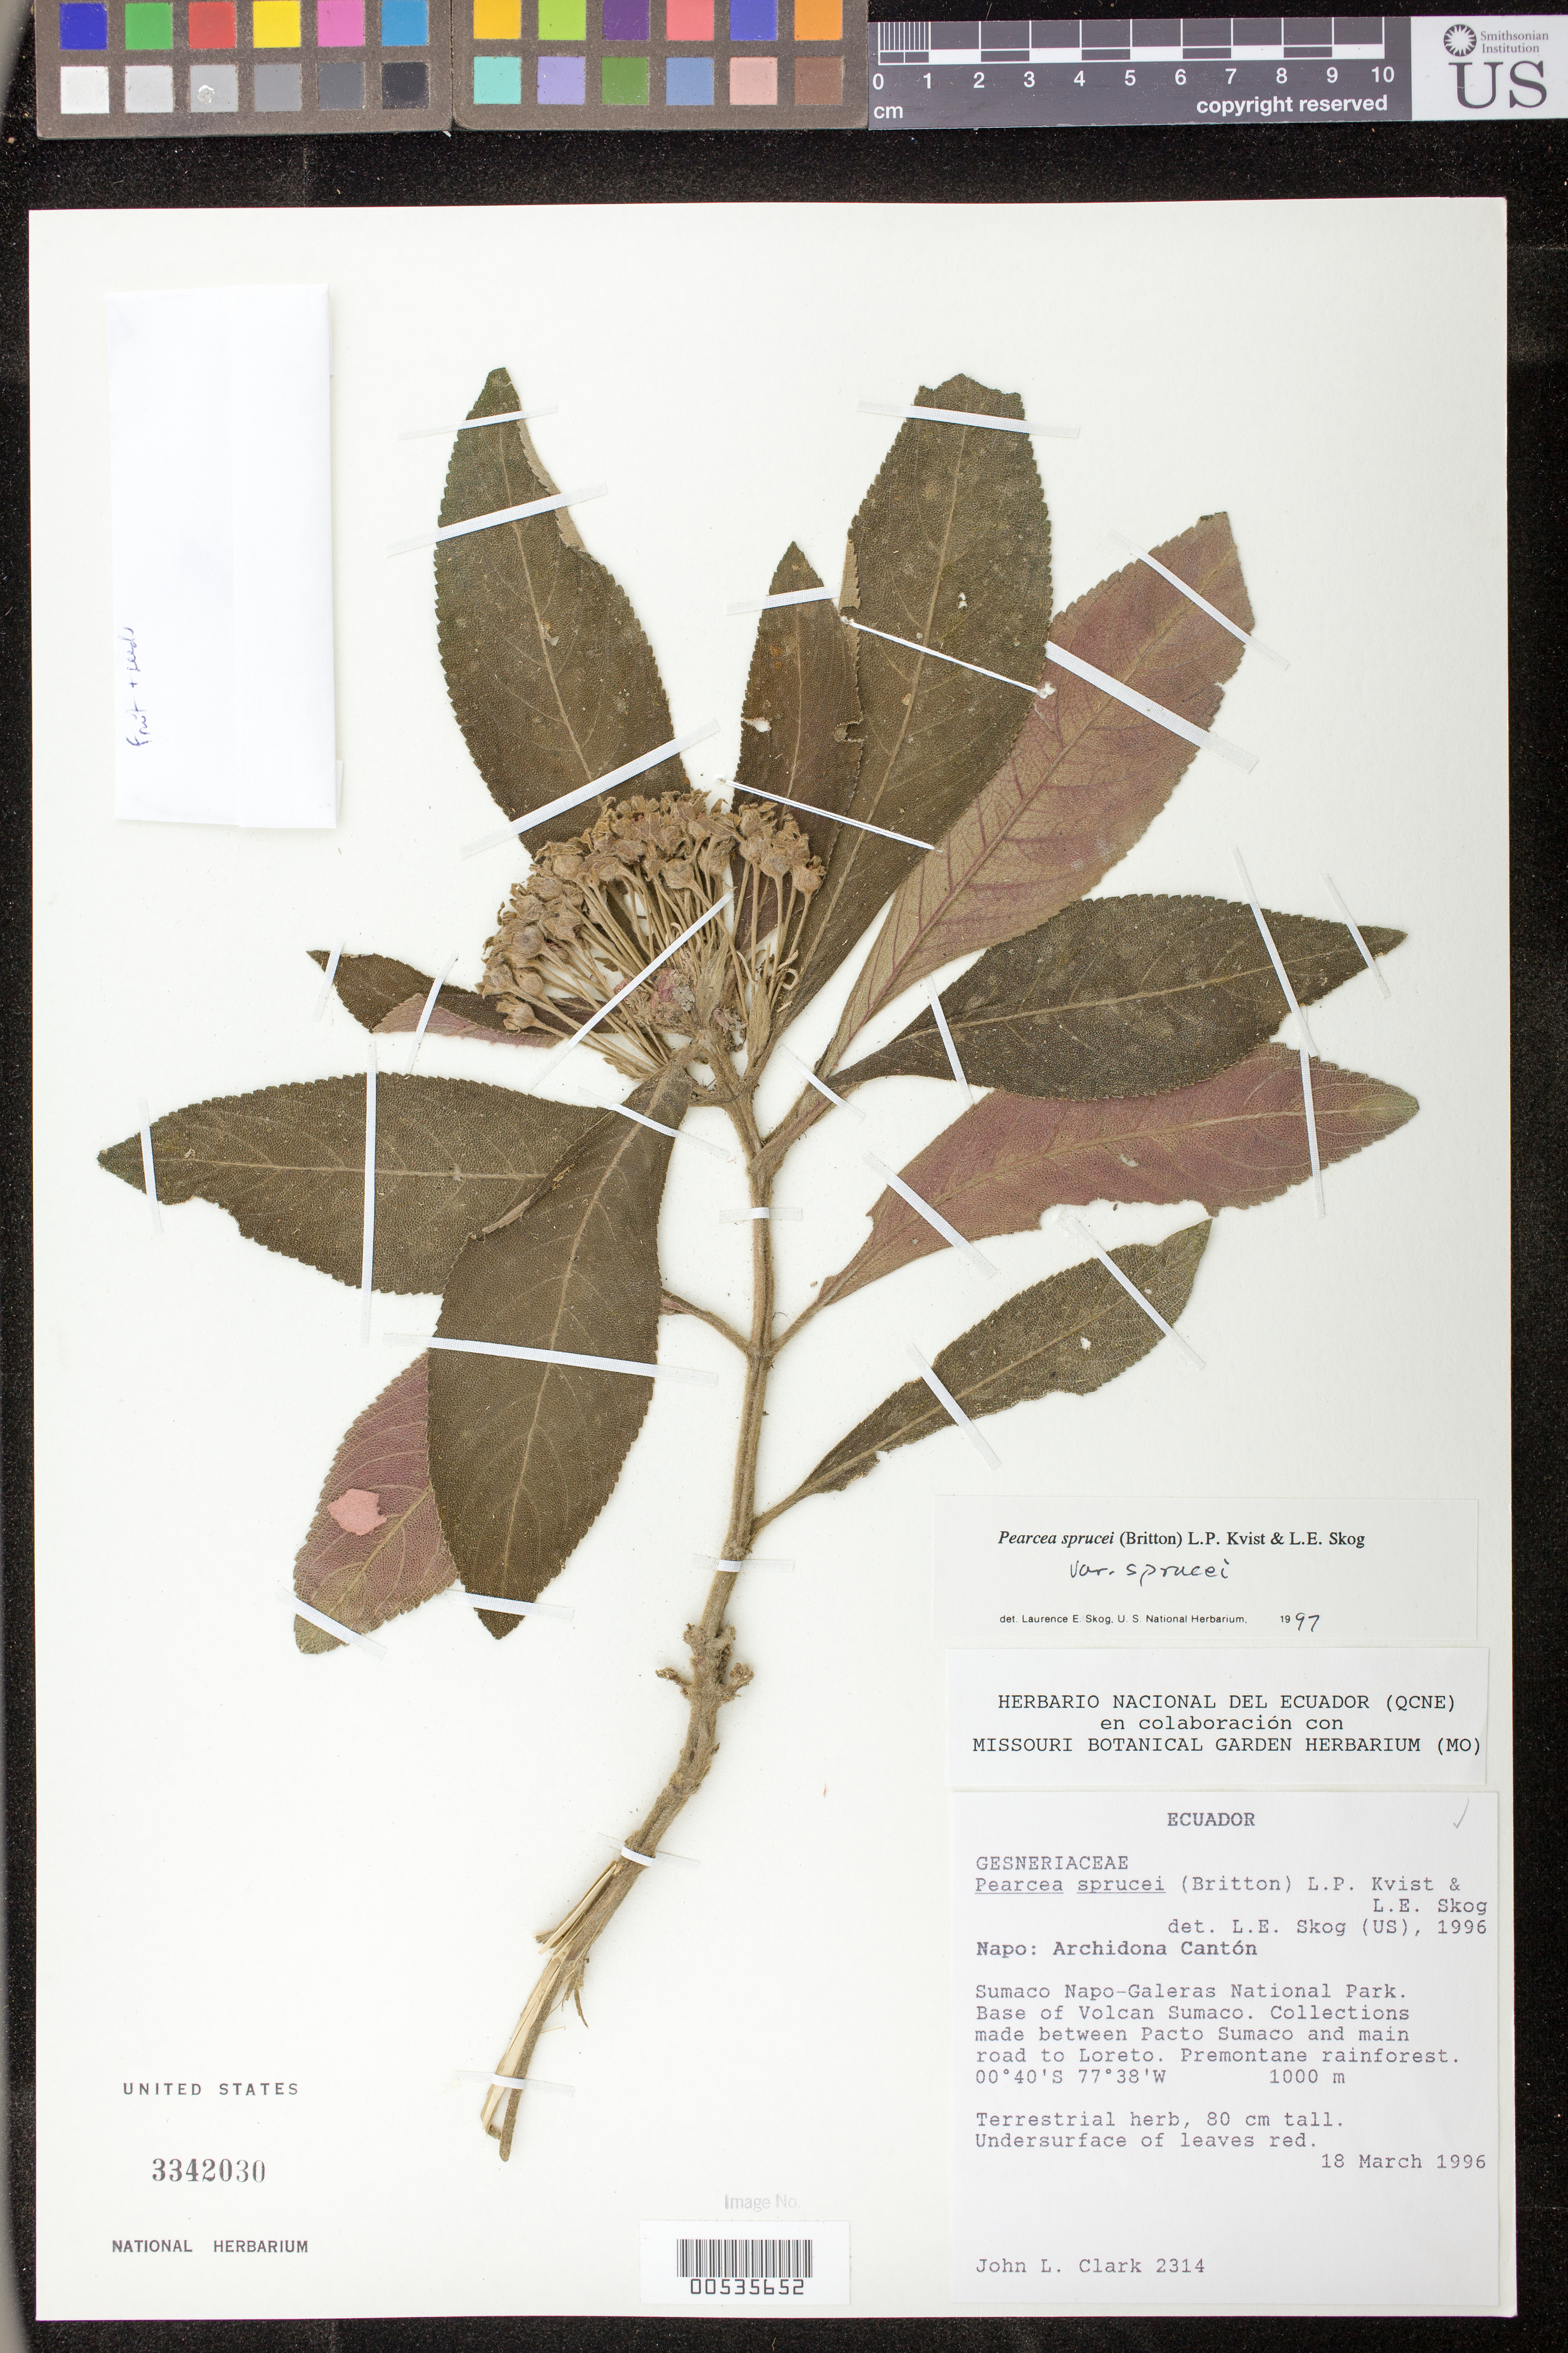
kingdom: Plantae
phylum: Tracheophyta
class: Magnoliopsida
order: Lamiales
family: Gesneriaceae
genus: Pearcea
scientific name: Pearcea sprucei var. sprucei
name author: (Britton ex Rusby) L.P. Kvist & L.E. Skog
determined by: Skog, Laurence E.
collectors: J. L. Clark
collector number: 2314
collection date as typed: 18 Mar 1996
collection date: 1996-03-18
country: Ecuador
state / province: Napo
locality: Archidona Cantón. Sumaco Napo-Galeras National Park, base of Volcan Sumaco, between Pacto Sumaco and main road to Loreto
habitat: Premontane rainforest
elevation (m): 1000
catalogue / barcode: US 3342030